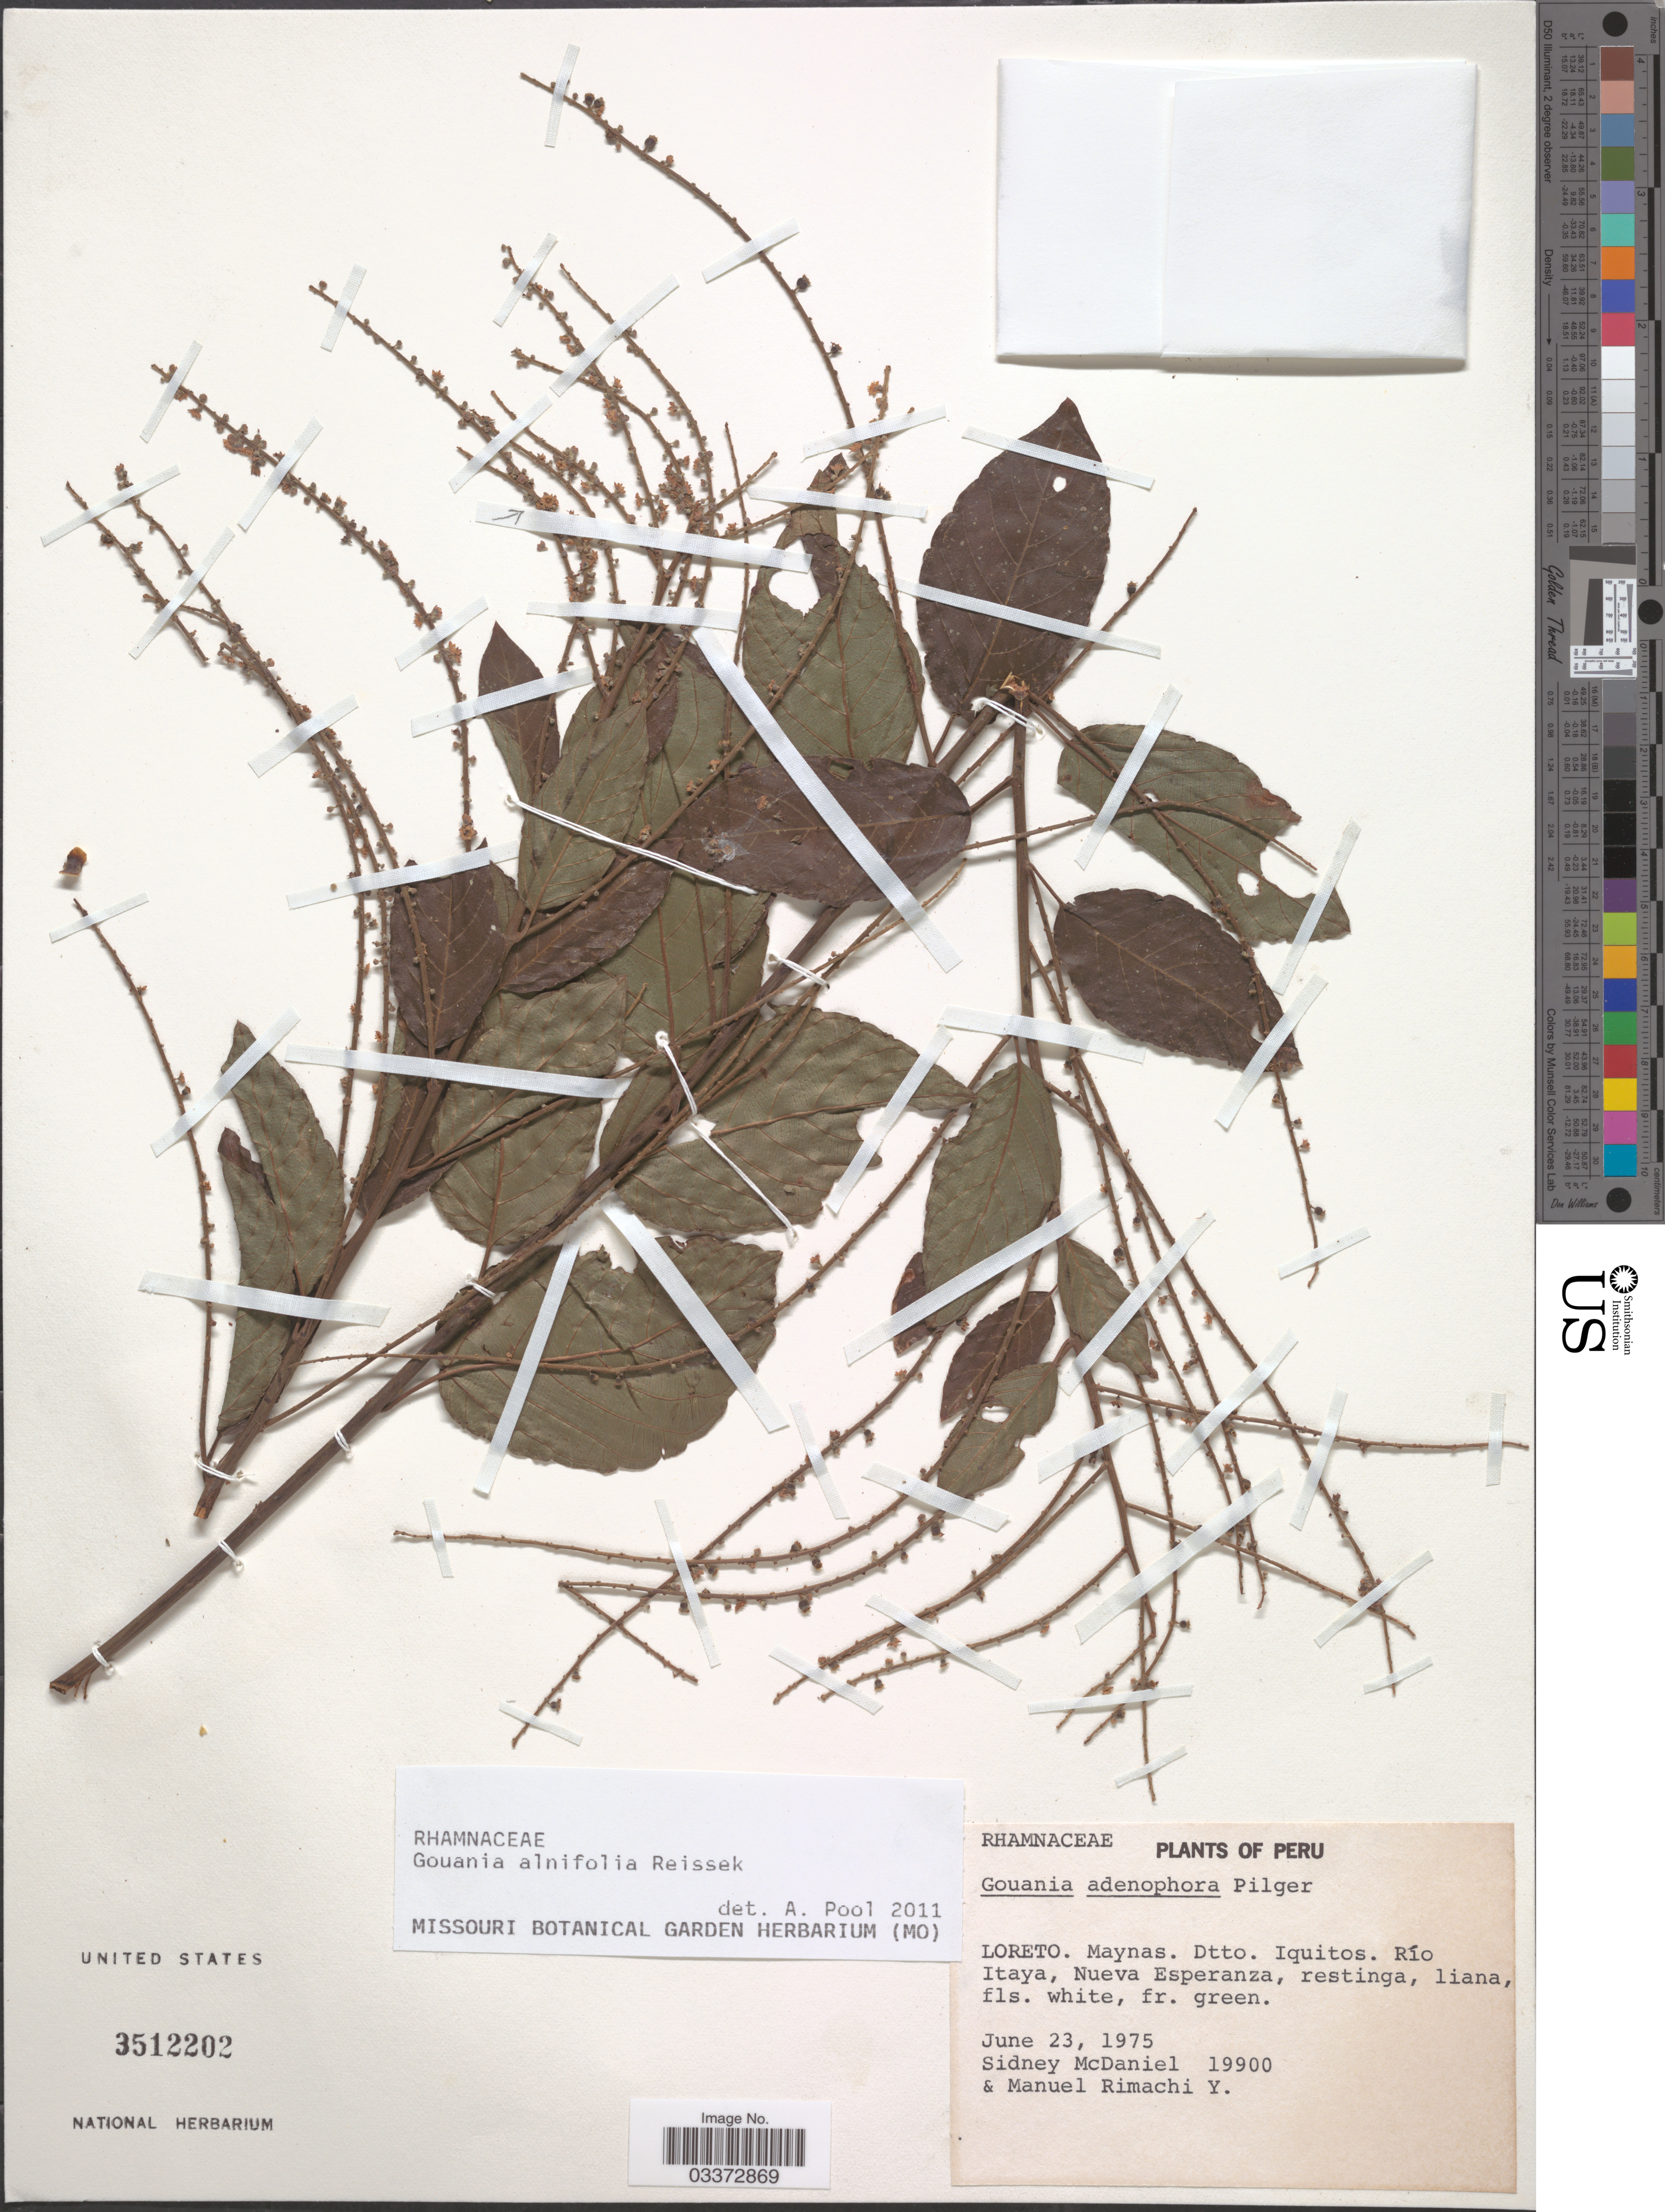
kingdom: Plantae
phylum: Tracheophyta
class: Magnoliopsida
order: Rosales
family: Rhamnaceae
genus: Gouania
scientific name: Gouania alnifolia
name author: Reissek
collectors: S. McDaniel & M. Rimachi Y.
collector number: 19900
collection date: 1975-06-23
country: Peru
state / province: Loreto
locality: Maynas. Dtto. Iquitos. Río Itaya, Nueva Esperanza.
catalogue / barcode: US 3512202